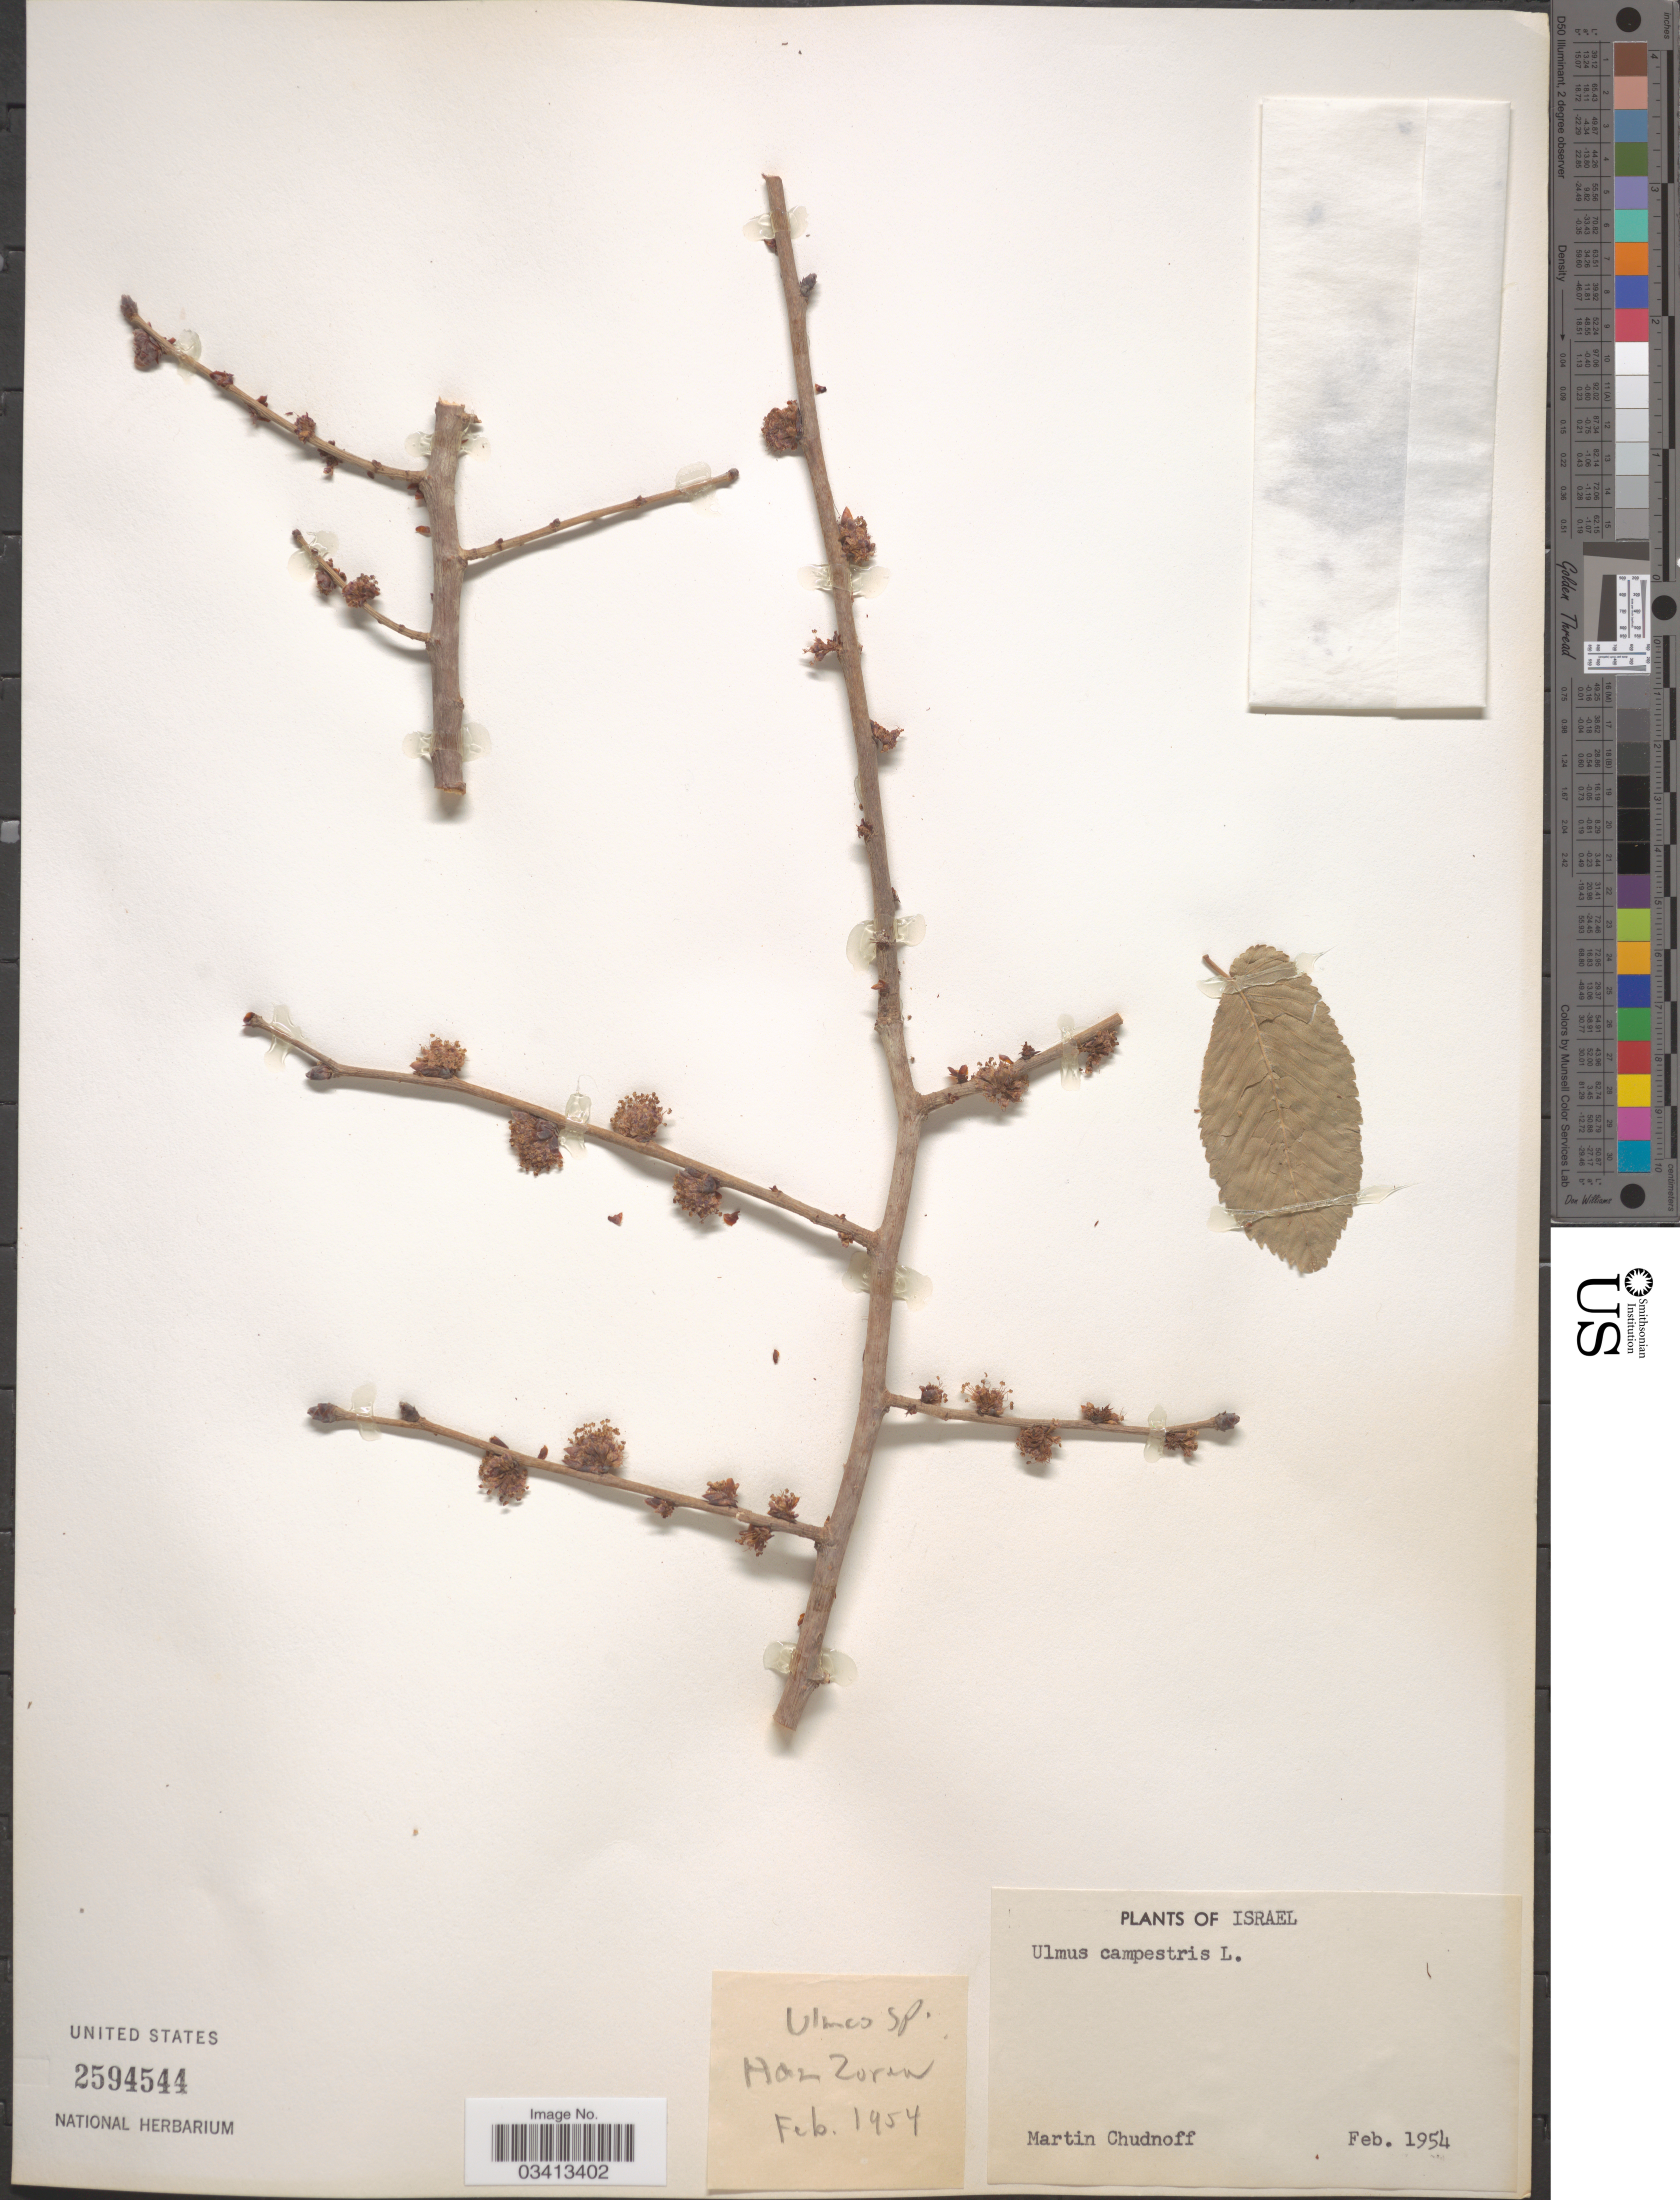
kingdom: Plantae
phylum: Tracheophyta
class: Magnoliopsida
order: Rosales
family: Ulmaceae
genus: Ulmus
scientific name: Ulmus glabra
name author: Huds.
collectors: M. Chudnoff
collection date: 1954-02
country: Israel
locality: Han Zoren. [interpreted]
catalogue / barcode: US 2594544